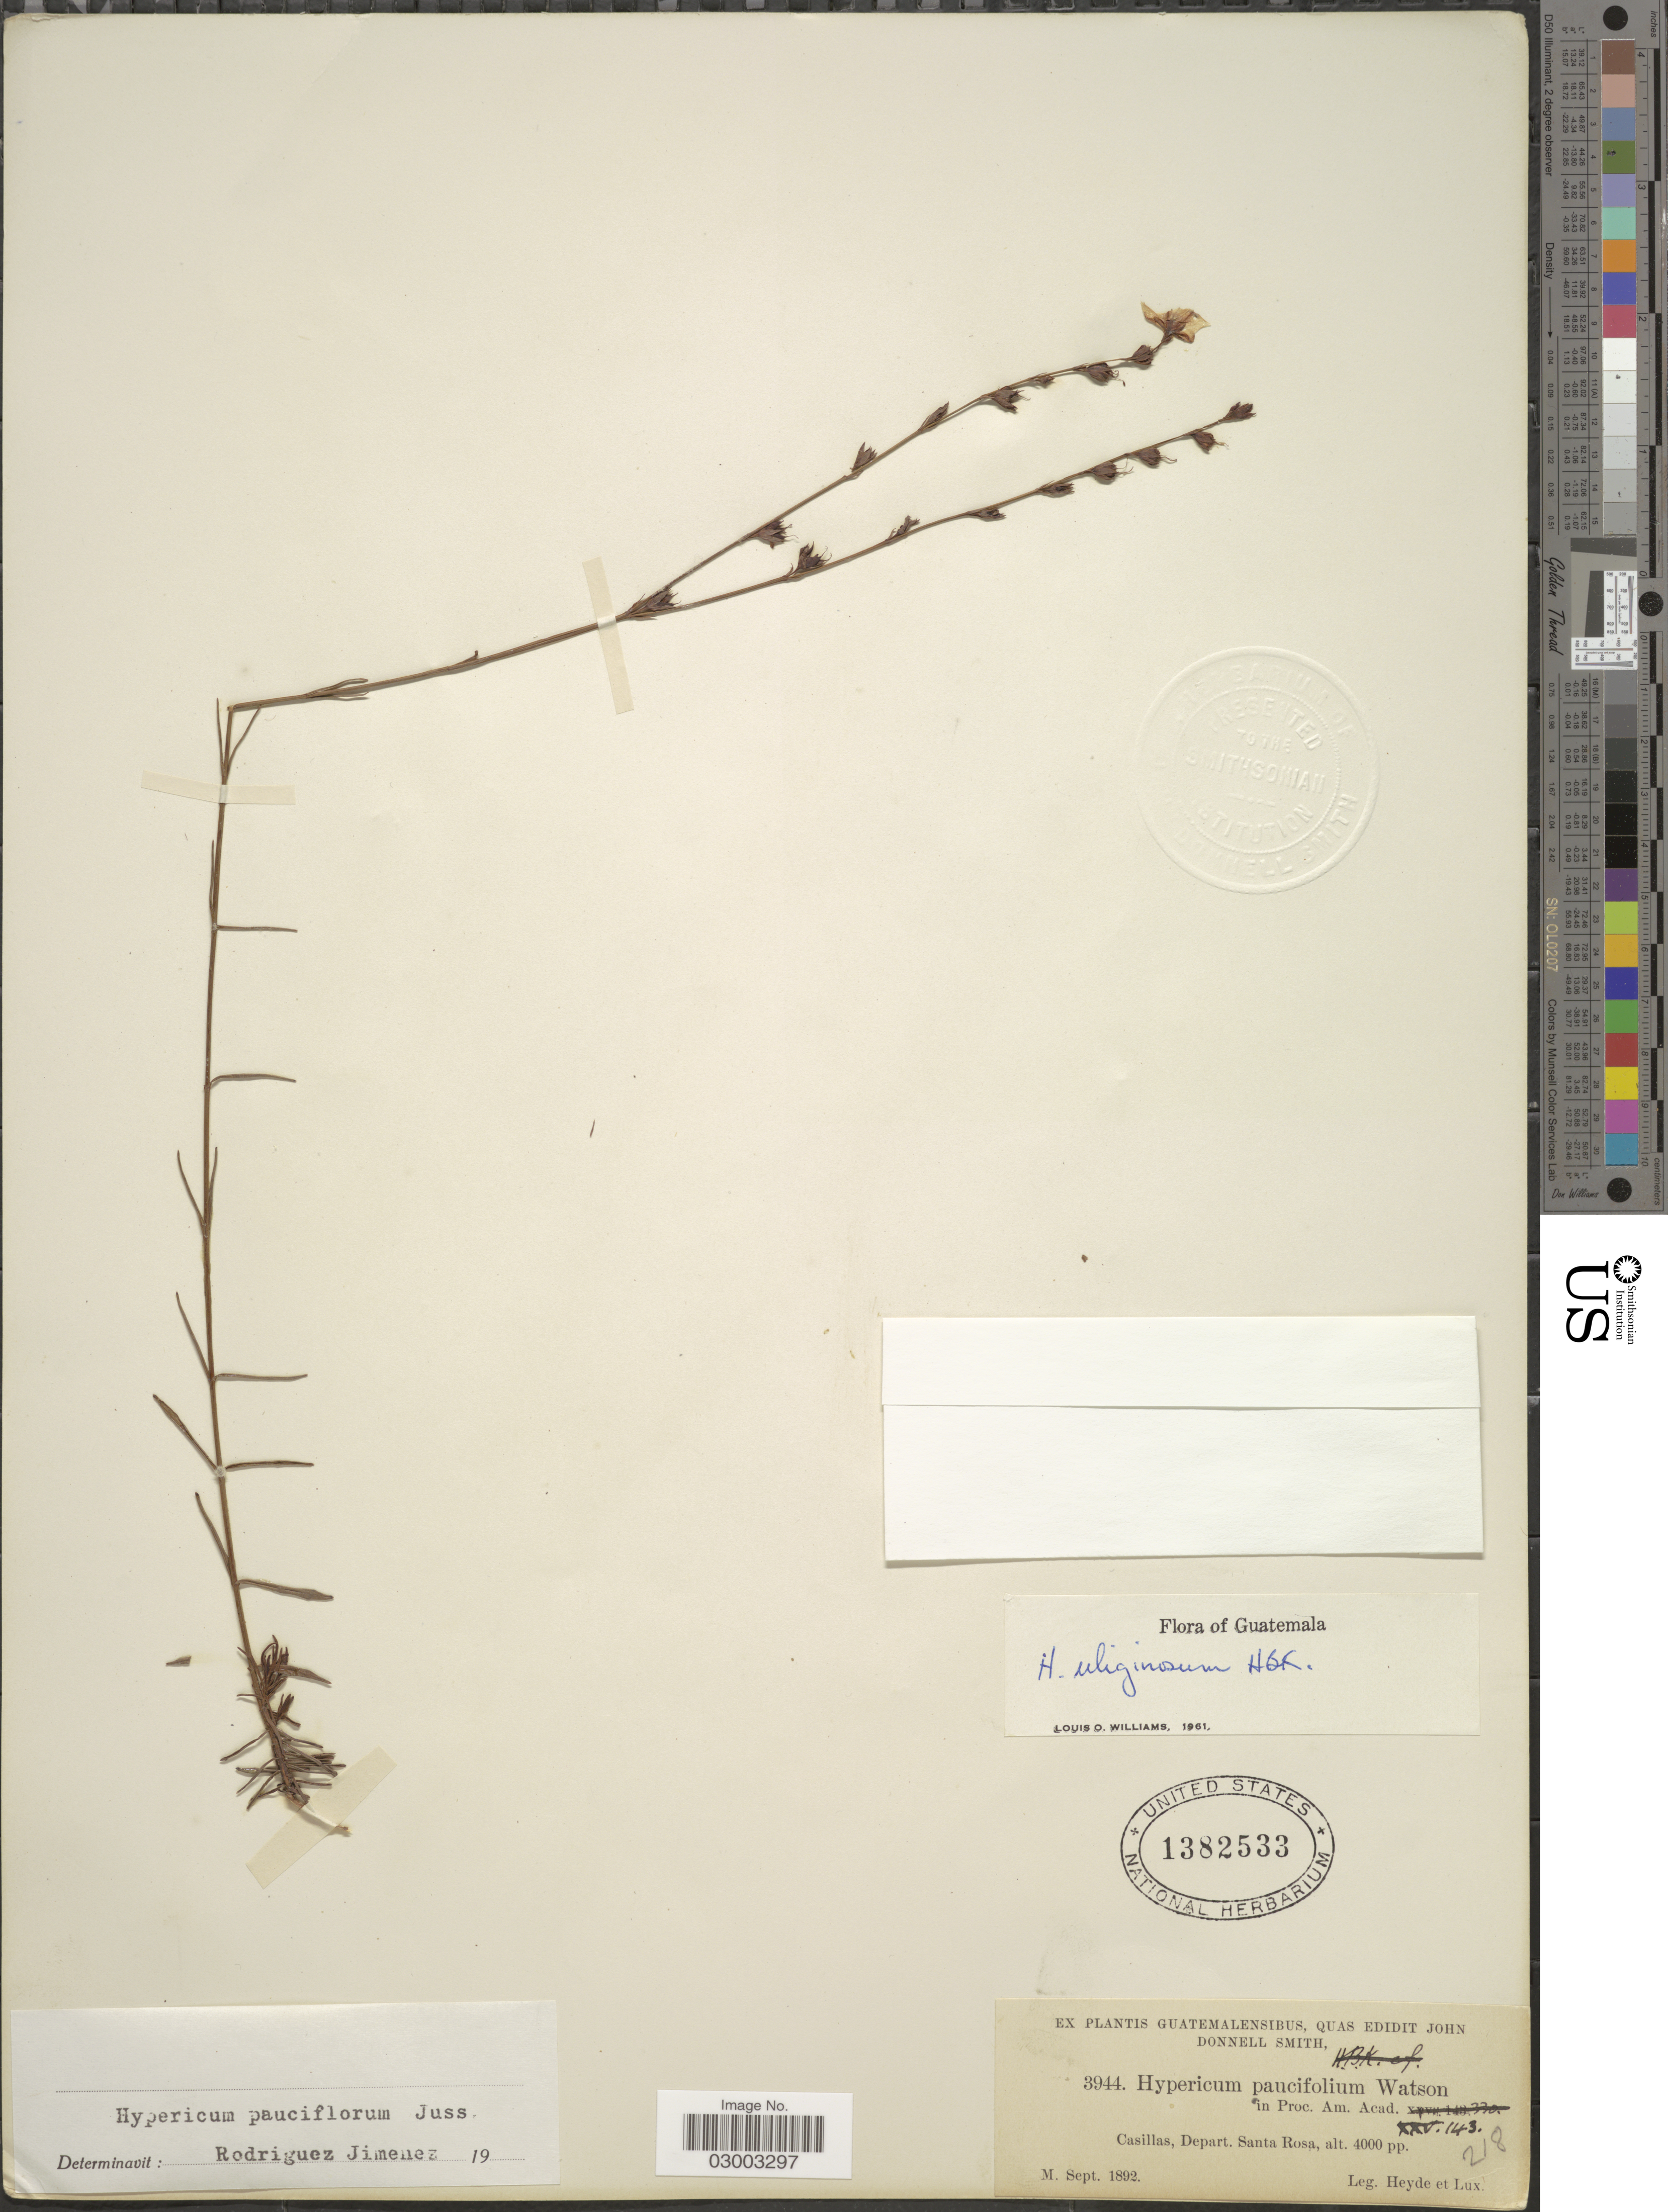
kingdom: Plantae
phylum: Tracheophyta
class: Magnoliopsida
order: Malpighiales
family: Hypericaceae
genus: Hypericum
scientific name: Hypericum pauciflorum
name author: Kunth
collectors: Heyde & Lux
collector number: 3944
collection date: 1892-09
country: Guatemala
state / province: Santa Rosa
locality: Casillas, Depart. Santa Rosa.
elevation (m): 1219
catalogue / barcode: US 1382533